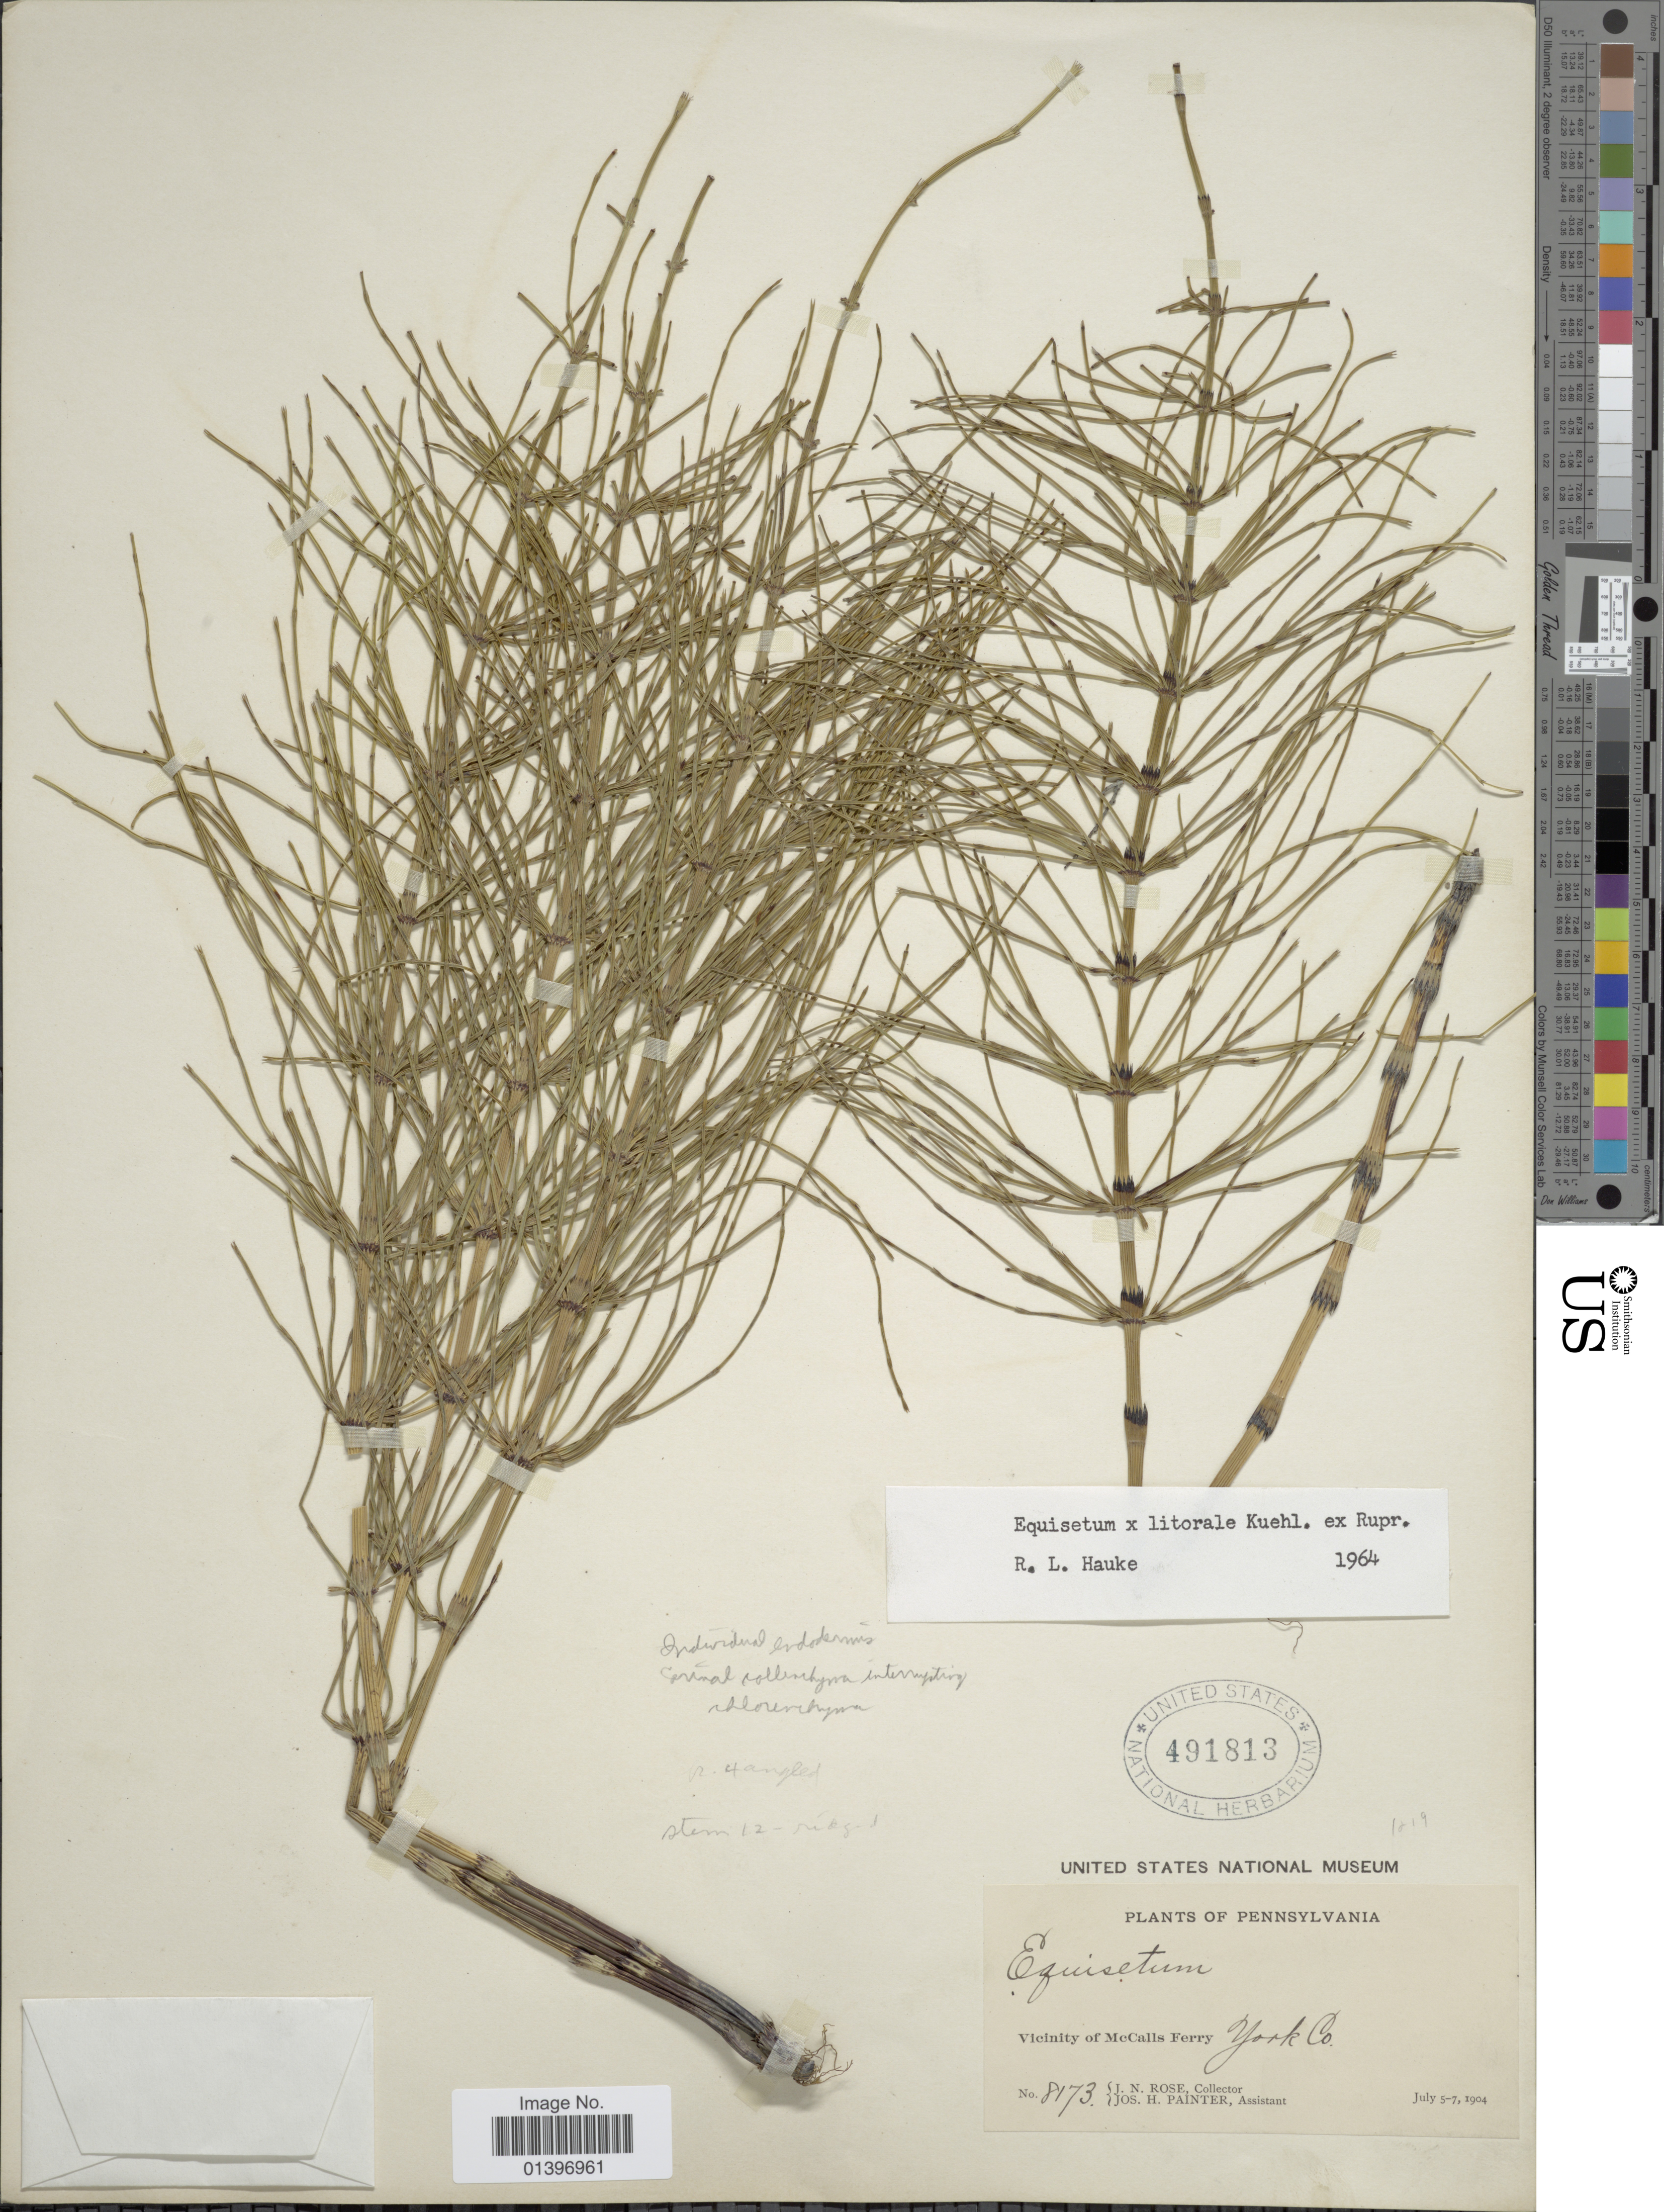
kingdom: Plantae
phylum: Tracheophyta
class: Polypodiopsida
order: Equisetales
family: Equisetaceae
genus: Equisetum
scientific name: Equisetum x litorale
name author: Kuhlw.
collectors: J. N. Rose & J. H. Painter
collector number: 8173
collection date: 1904-07-05/1904-07-07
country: United States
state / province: Pennsylvania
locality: Vicinity of McCalls Ferry York Co.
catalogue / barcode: US 491813